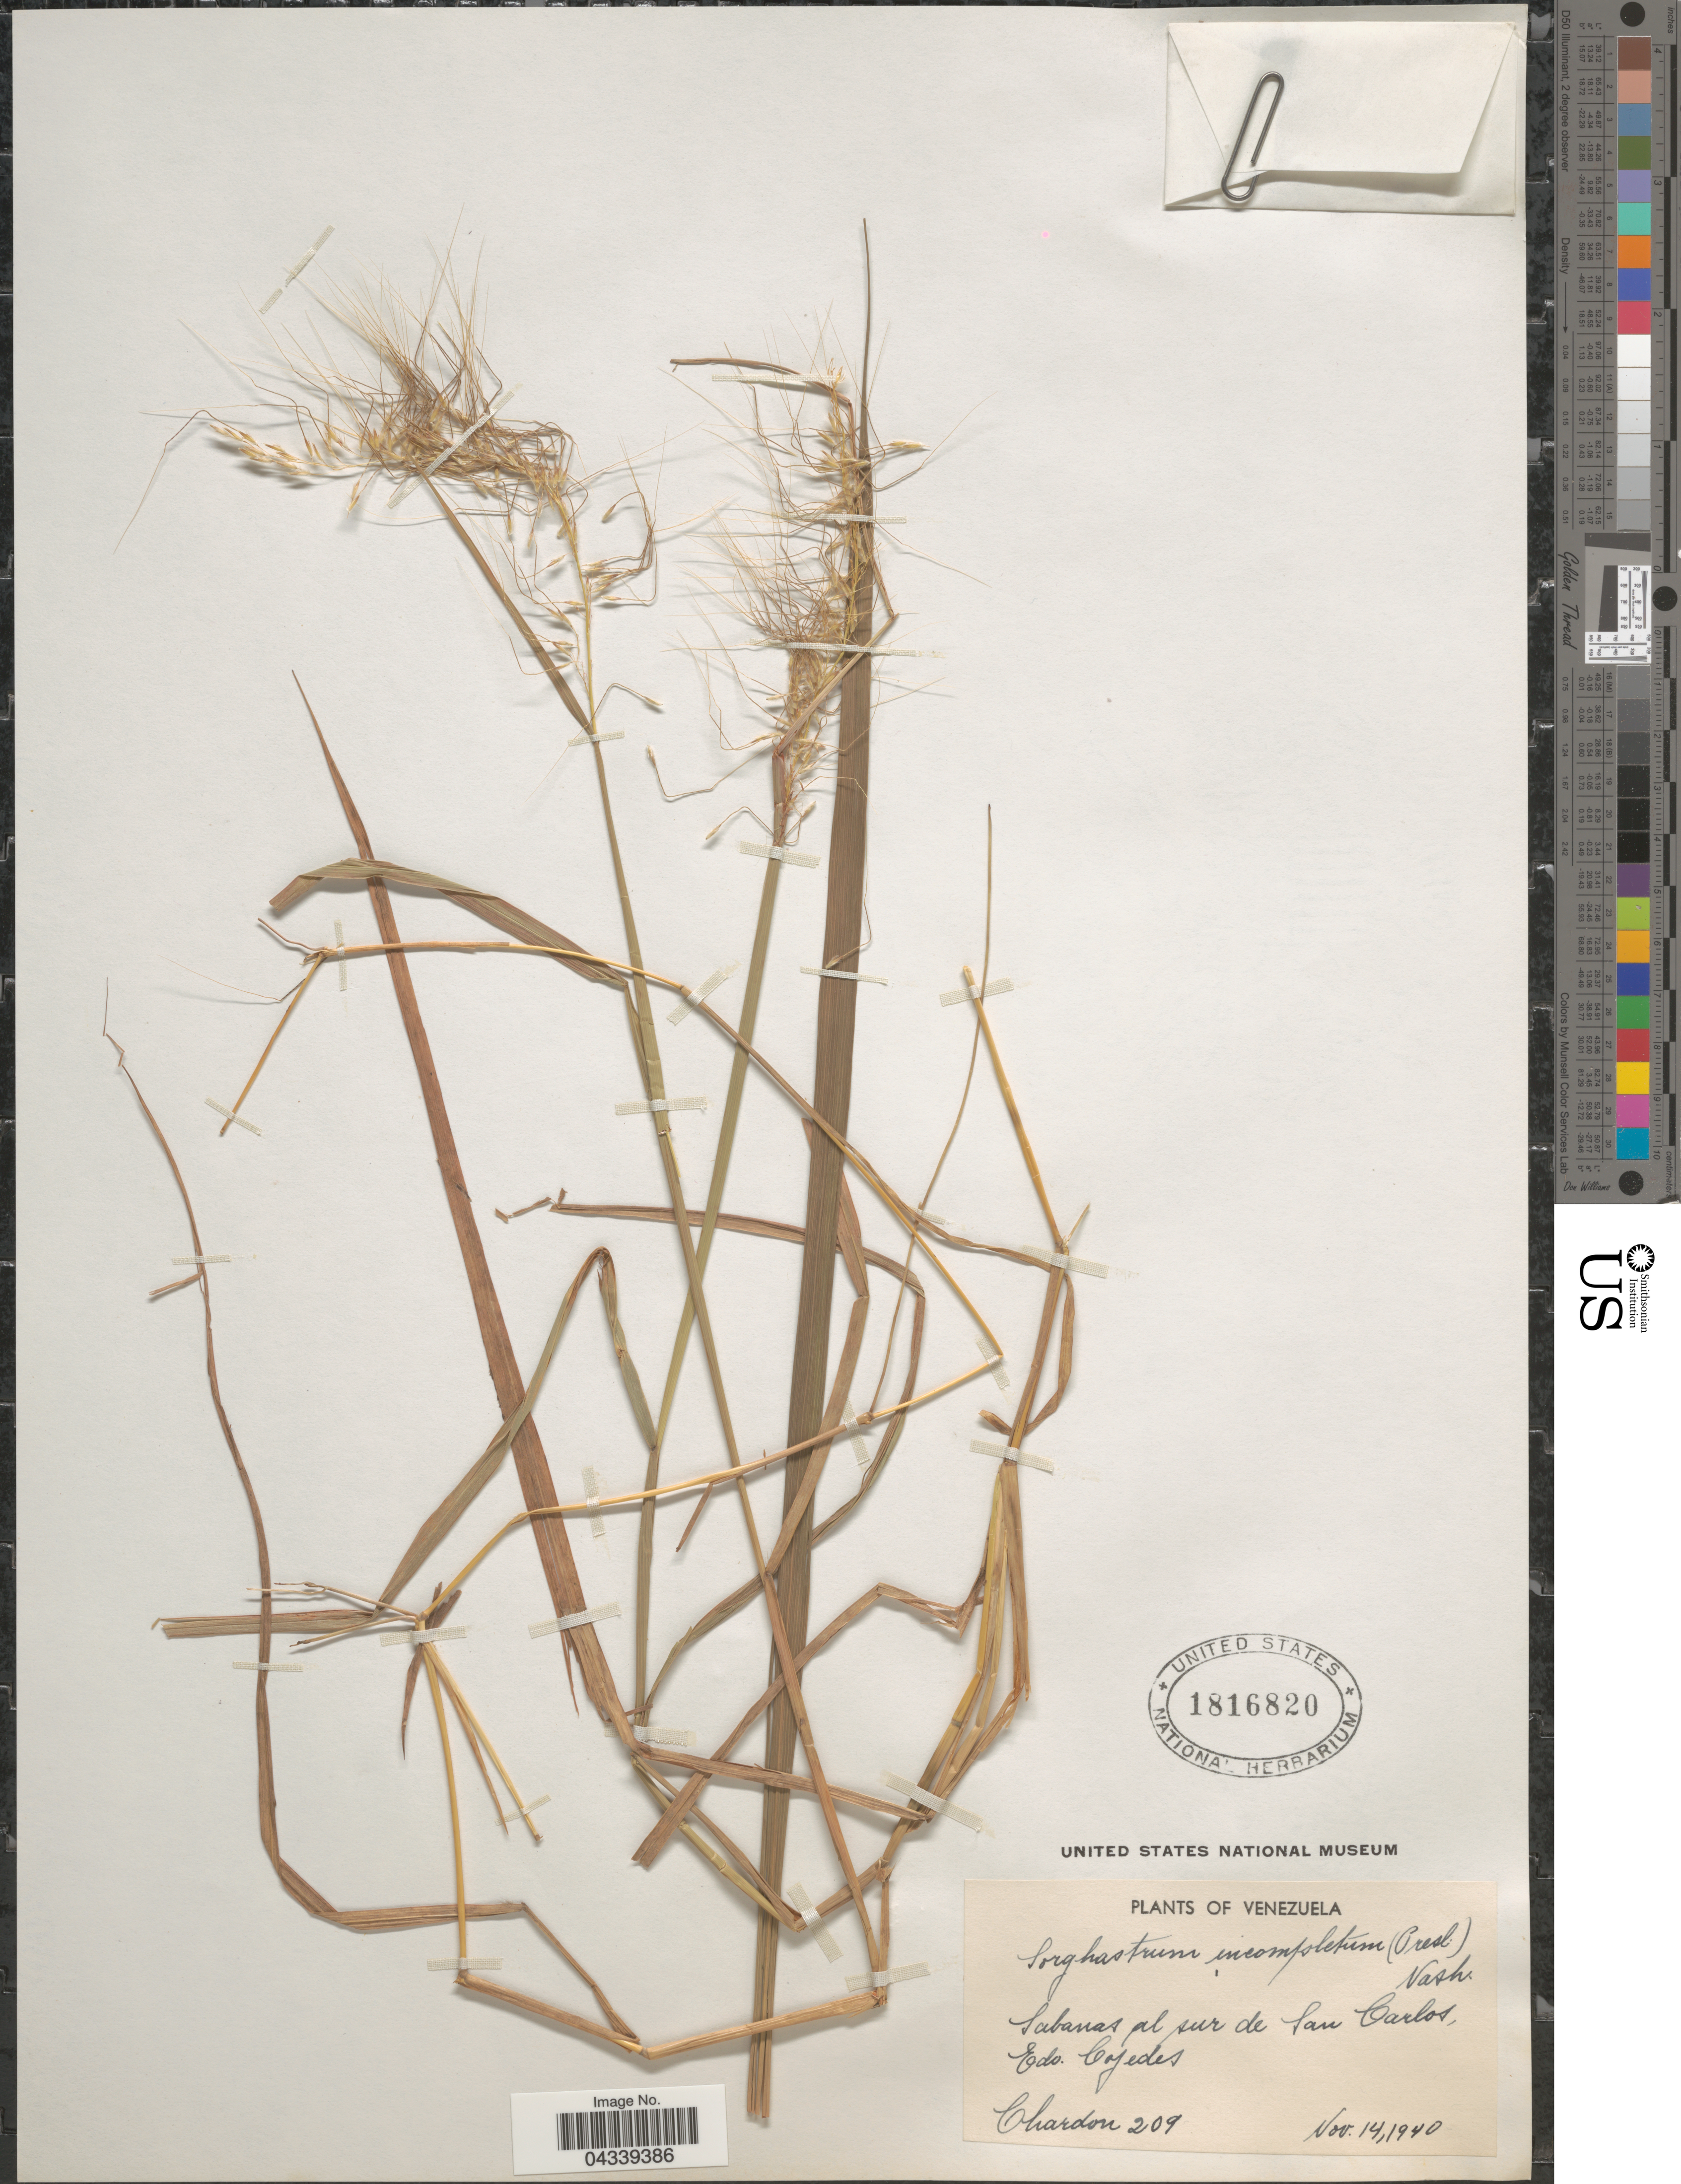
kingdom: Plantae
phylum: Tracheophyta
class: Liliopsida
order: Poales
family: Poaceae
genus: Sorghastrum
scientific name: Sorghastrum incompletum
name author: (J. Presl) Nash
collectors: Chardon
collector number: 209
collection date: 1940-11-14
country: Venezuela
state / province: Cojedes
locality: Sabanas al sur de San Carlos.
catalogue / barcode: US 1816820